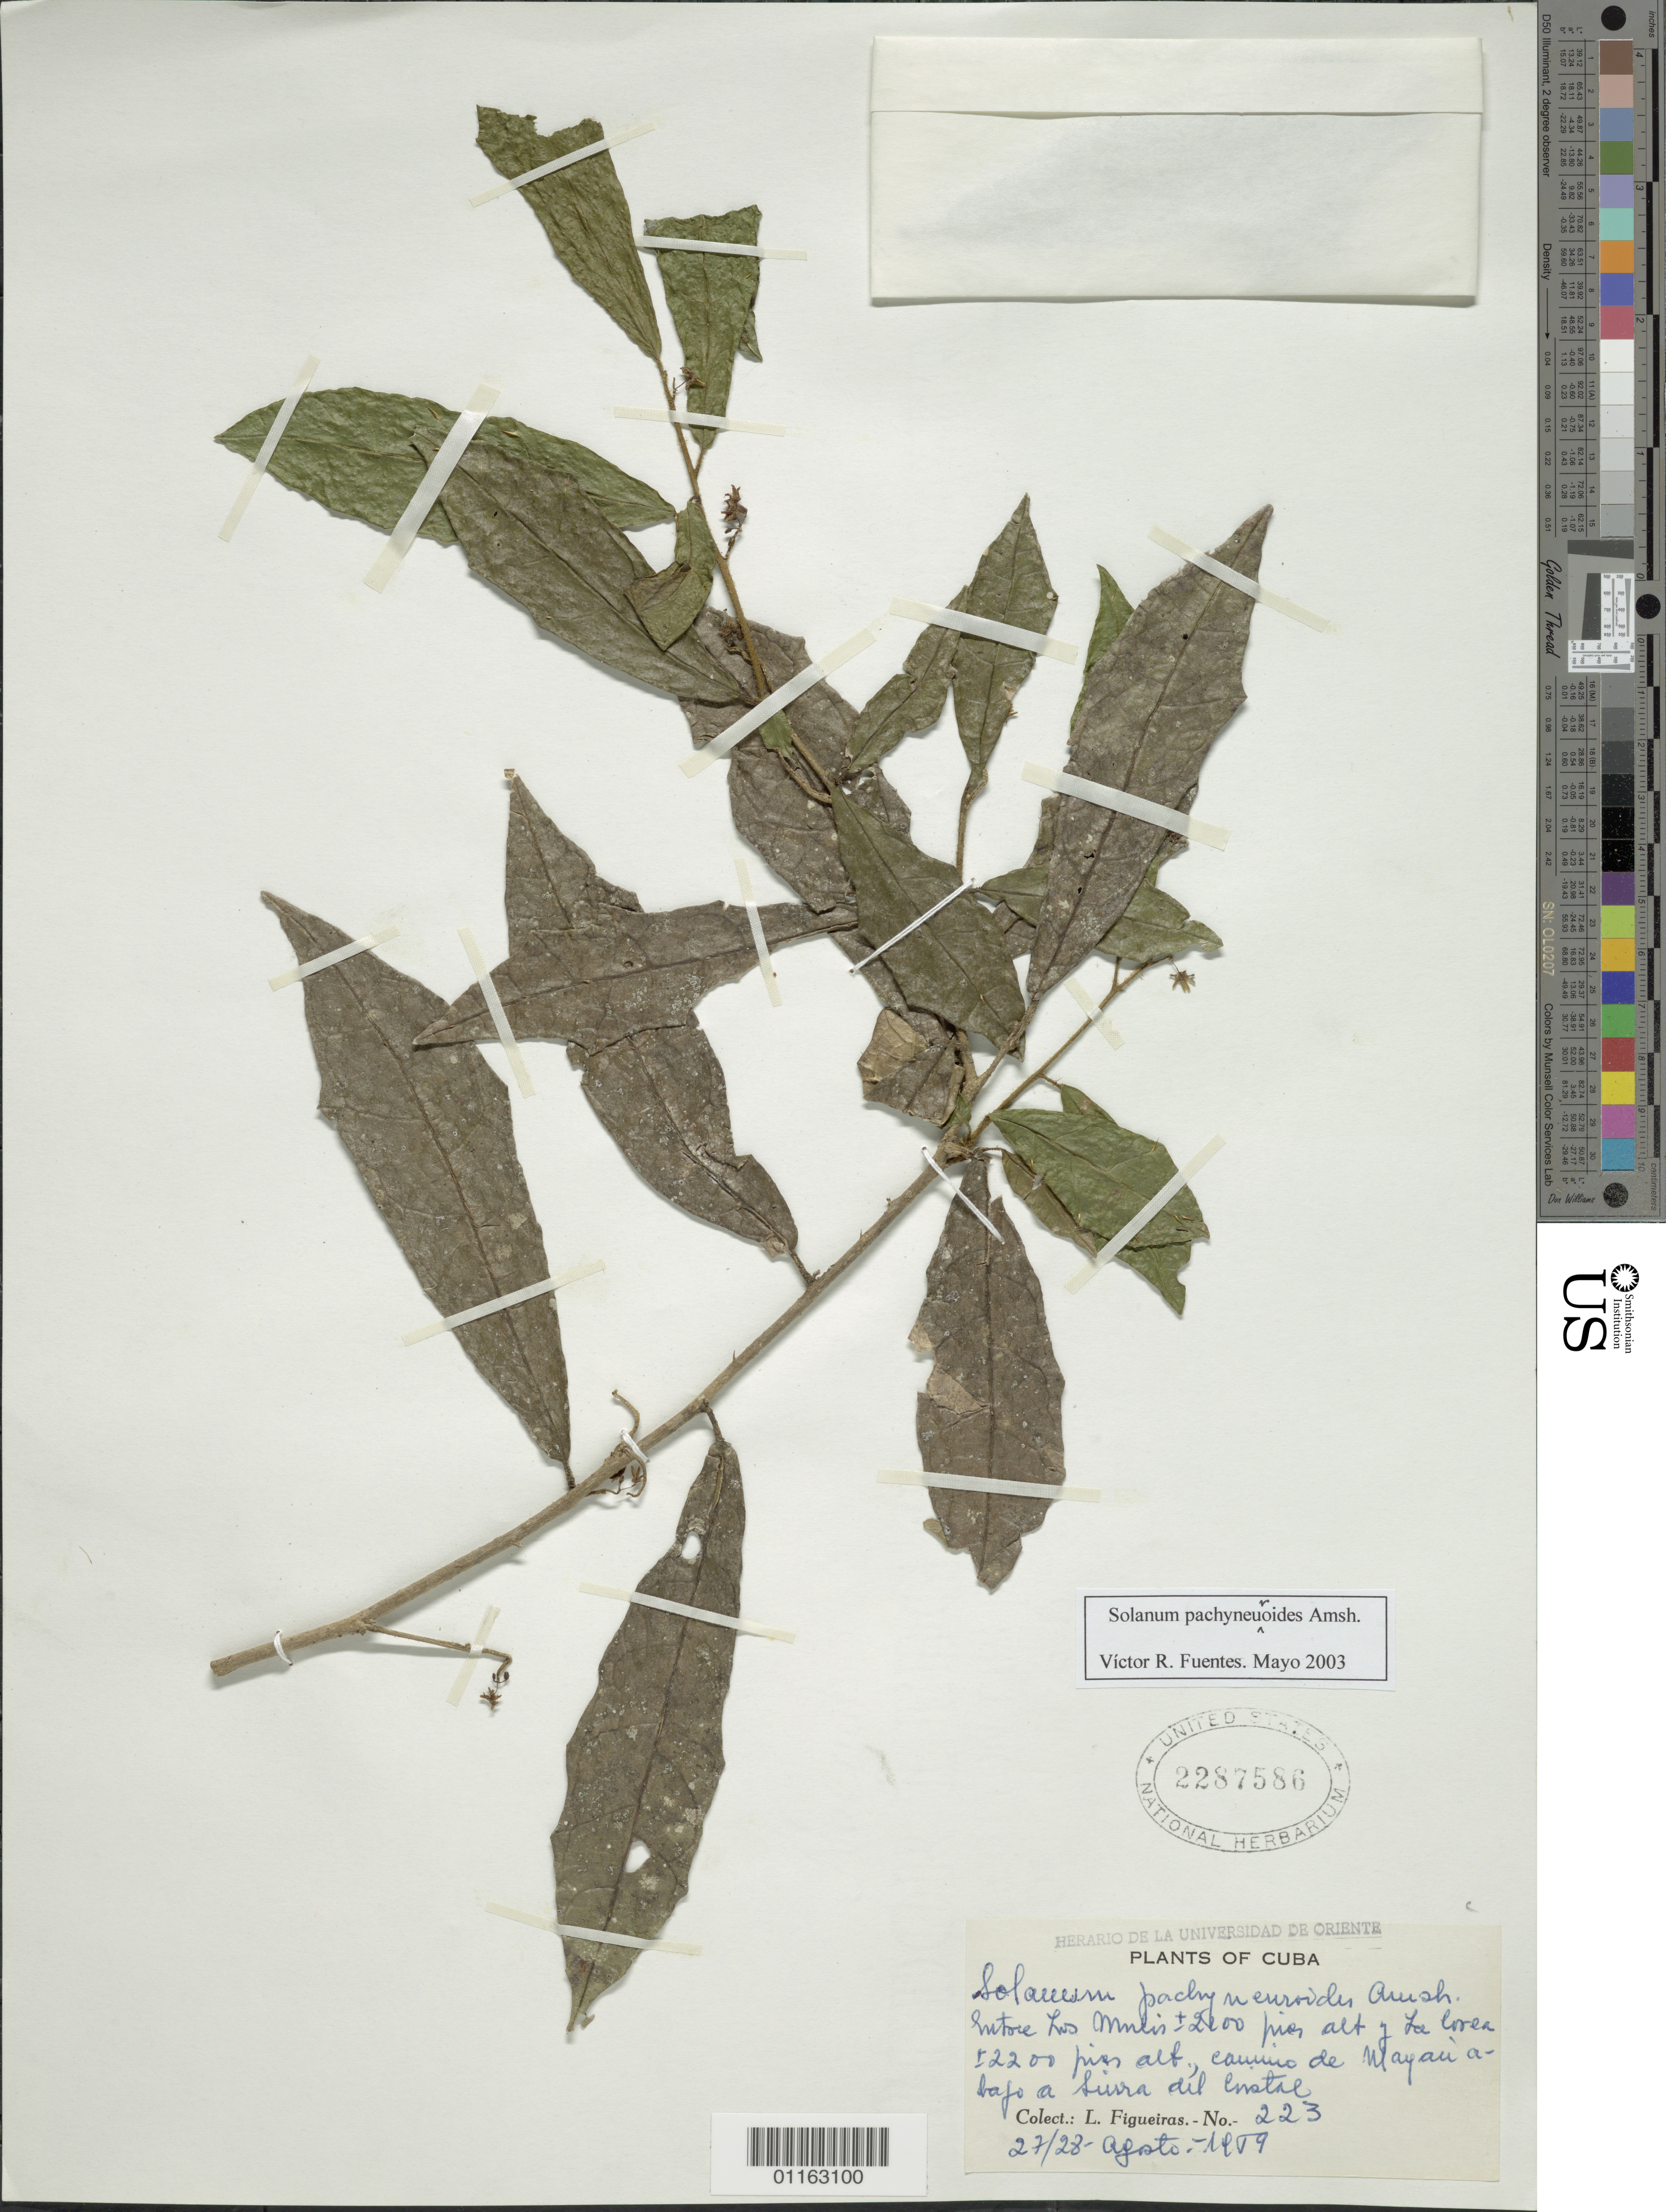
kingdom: Plantae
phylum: Tracheophyta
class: Magnoliopsida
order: Solanales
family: Solanaceae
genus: Solanum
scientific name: Solanum americanum subsp. americanum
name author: Mill.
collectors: M. López Figueiras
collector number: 223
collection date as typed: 27 Aug 1919 and 28 Aug 1919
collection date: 1919-08-27,1919-08-28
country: Cuba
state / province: Holguín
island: Cuba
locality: Camino de Mayan a bajo a Sierra del Cristal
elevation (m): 2200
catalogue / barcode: US 2287586